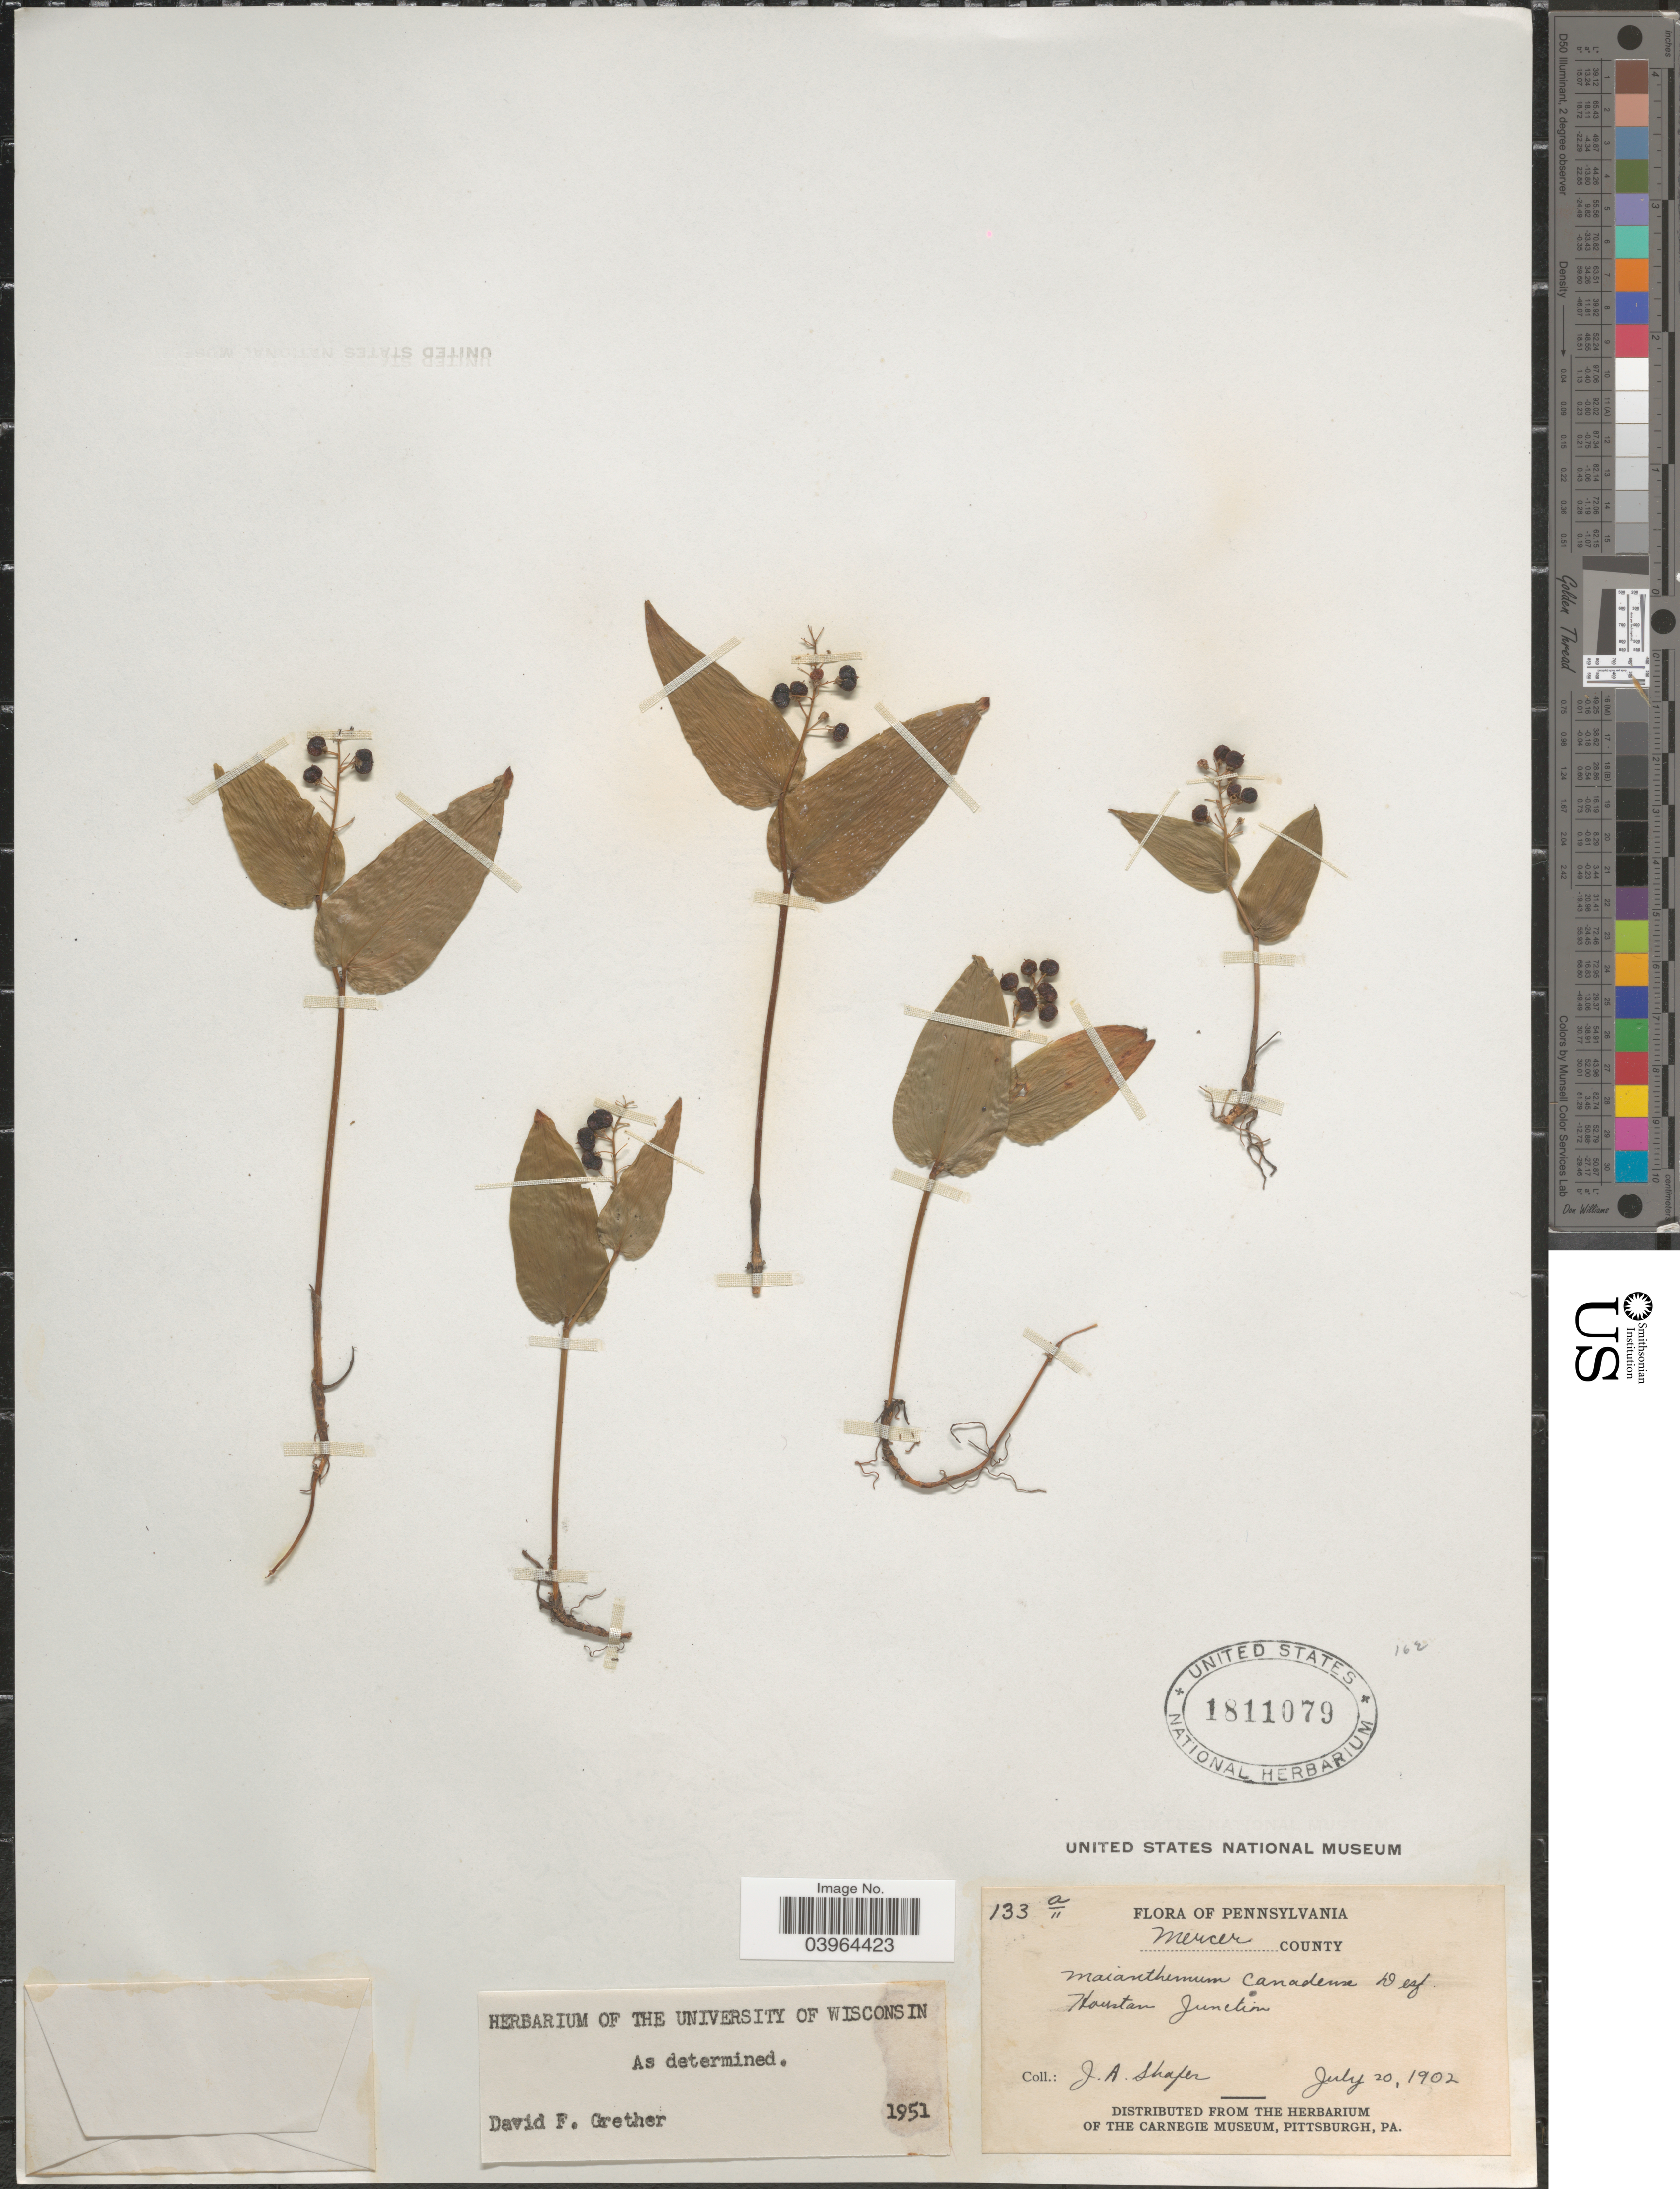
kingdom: Plantae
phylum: Tracheophyta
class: Liliopsida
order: Asparagales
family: Asparagaceae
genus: Maianthemum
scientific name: Maianthemum canadense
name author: Desf.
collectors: J. A. Shafer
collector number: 133a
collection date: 1902-07-20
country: United States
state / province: Pennsylvania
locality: Mercer County. Houston Junction.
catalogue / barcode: US 1811079